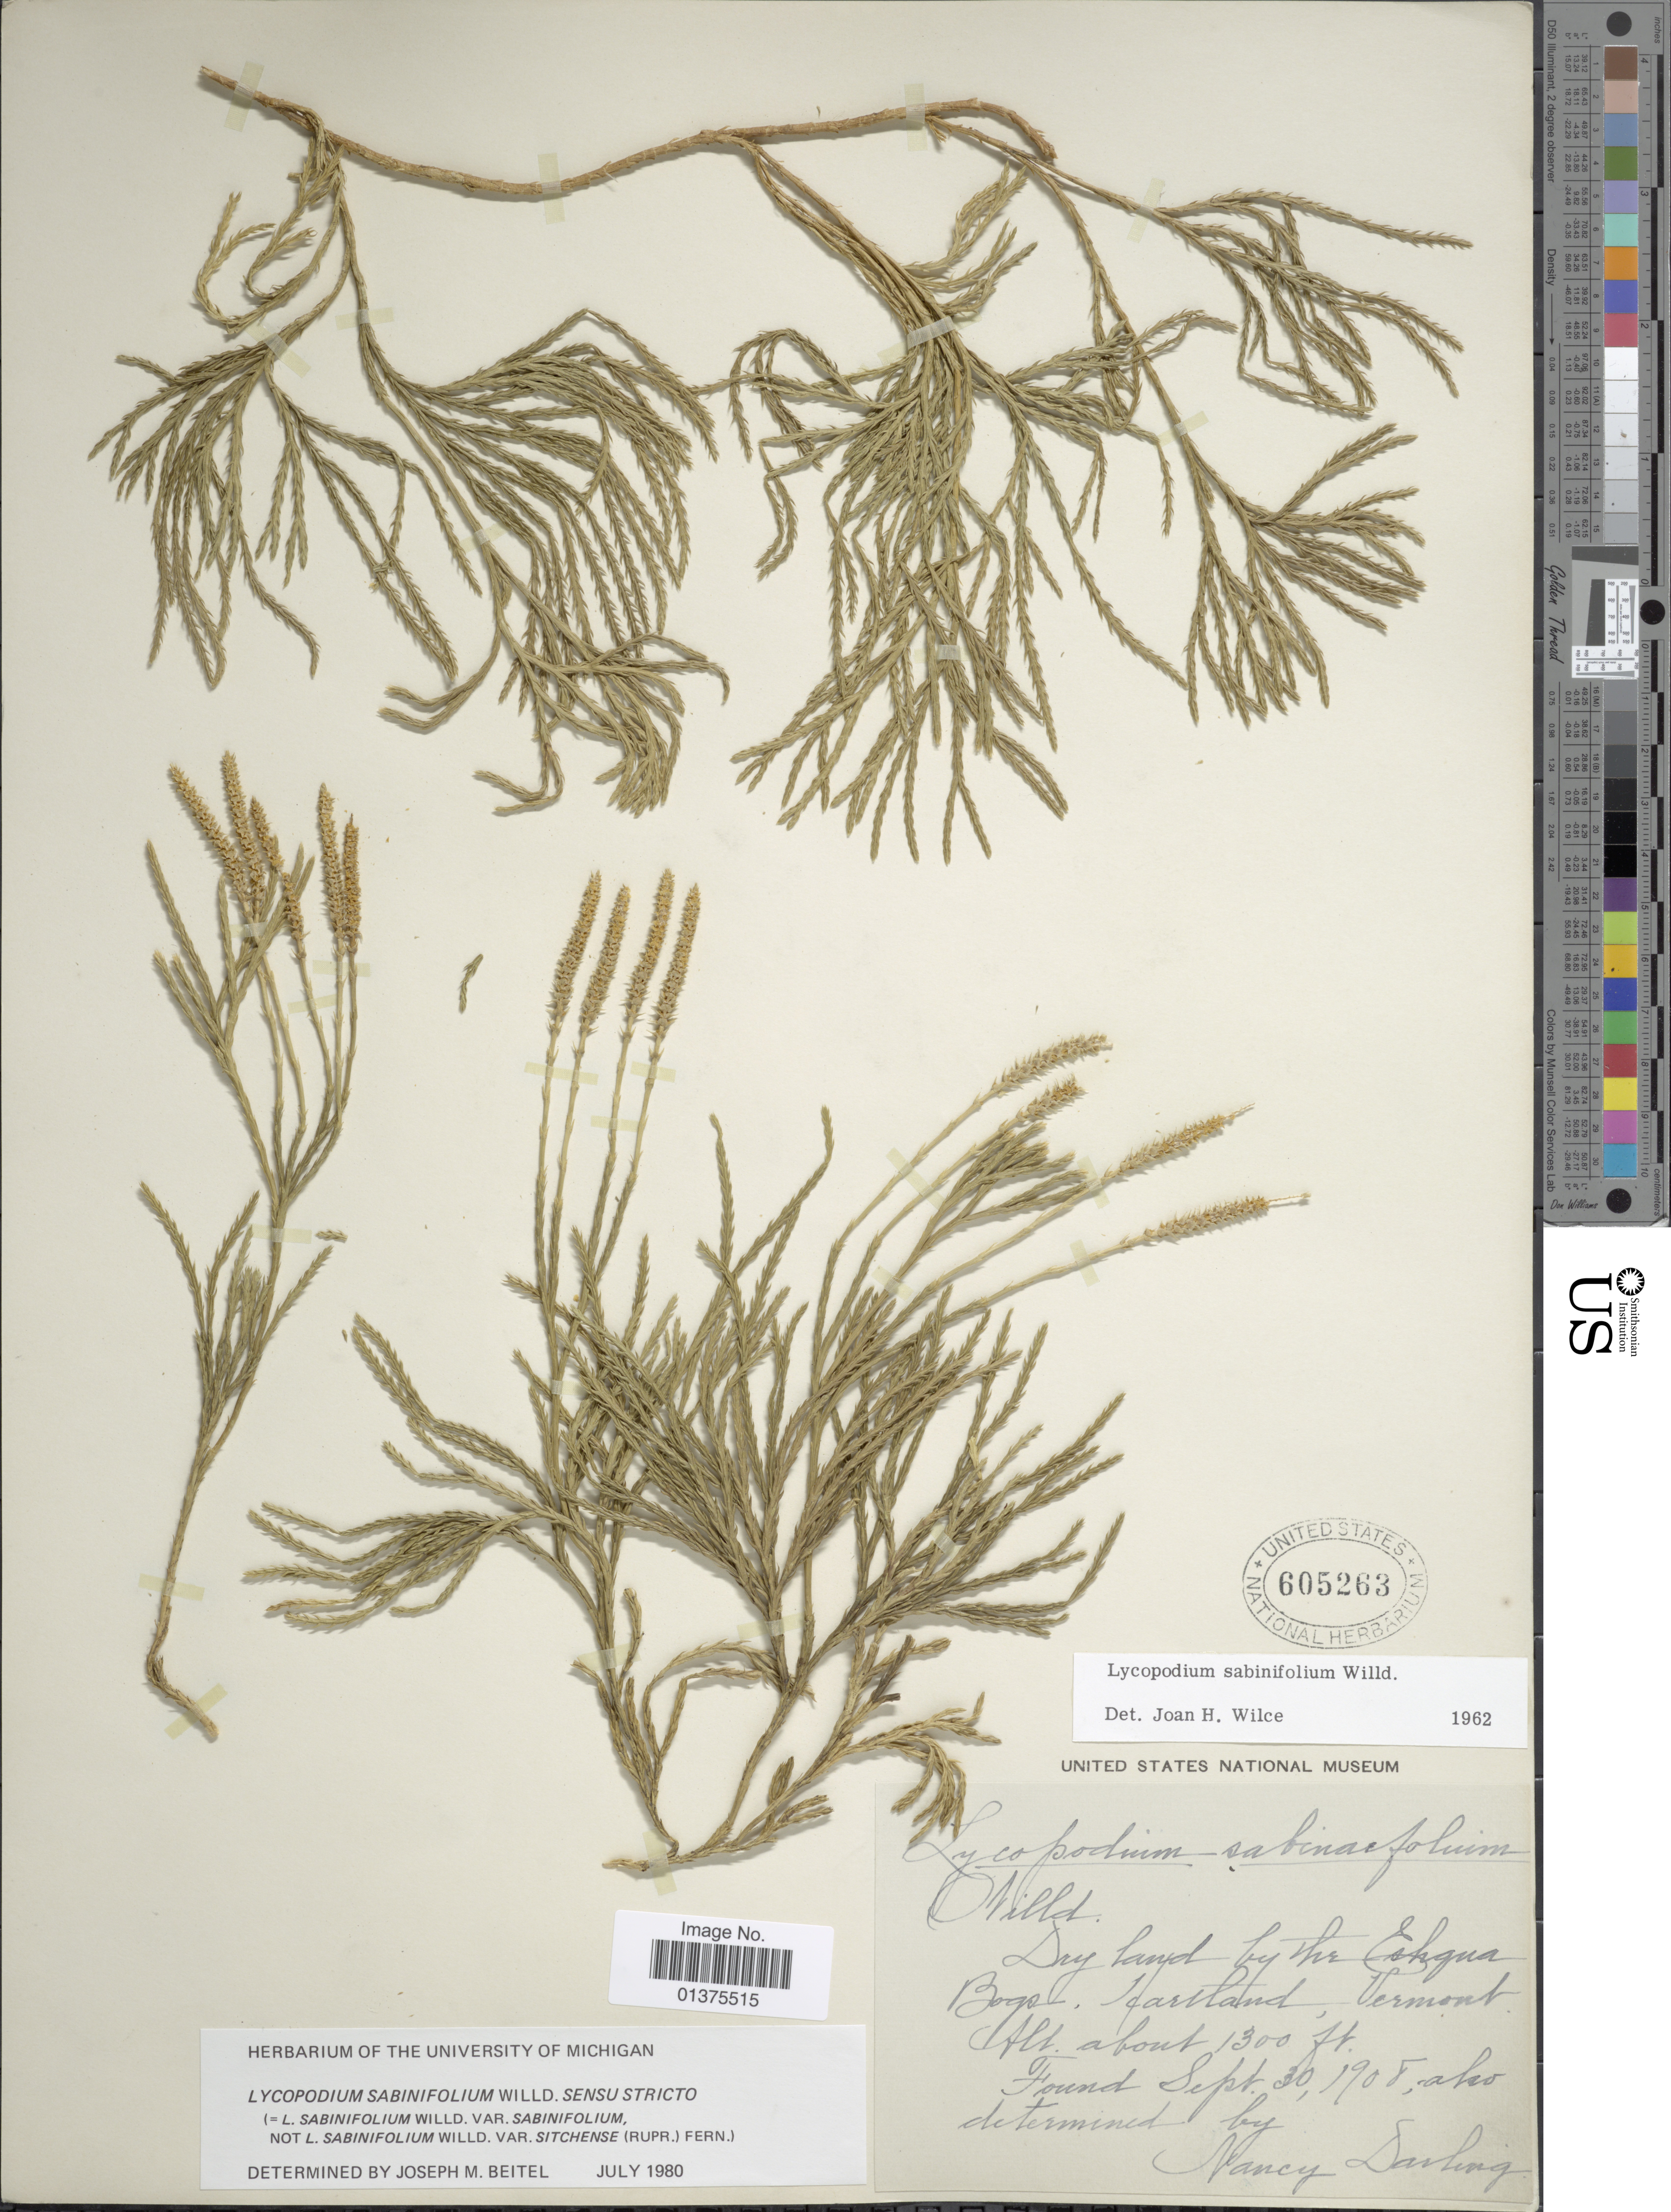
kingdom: Plantae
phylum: Tracheophyta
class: Lycopodiopsida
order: Lycopodiales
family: Lycopodiaceae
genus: Diphasiastrum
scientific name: Diphasiastrum x sabinifolium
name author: (Willd.) Holub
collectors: N. Darling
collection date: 1908-09-30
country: United States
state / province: Vermont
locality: Dry land by the Eshgua Bos, Hartland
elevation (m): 396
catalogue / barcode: US 605263